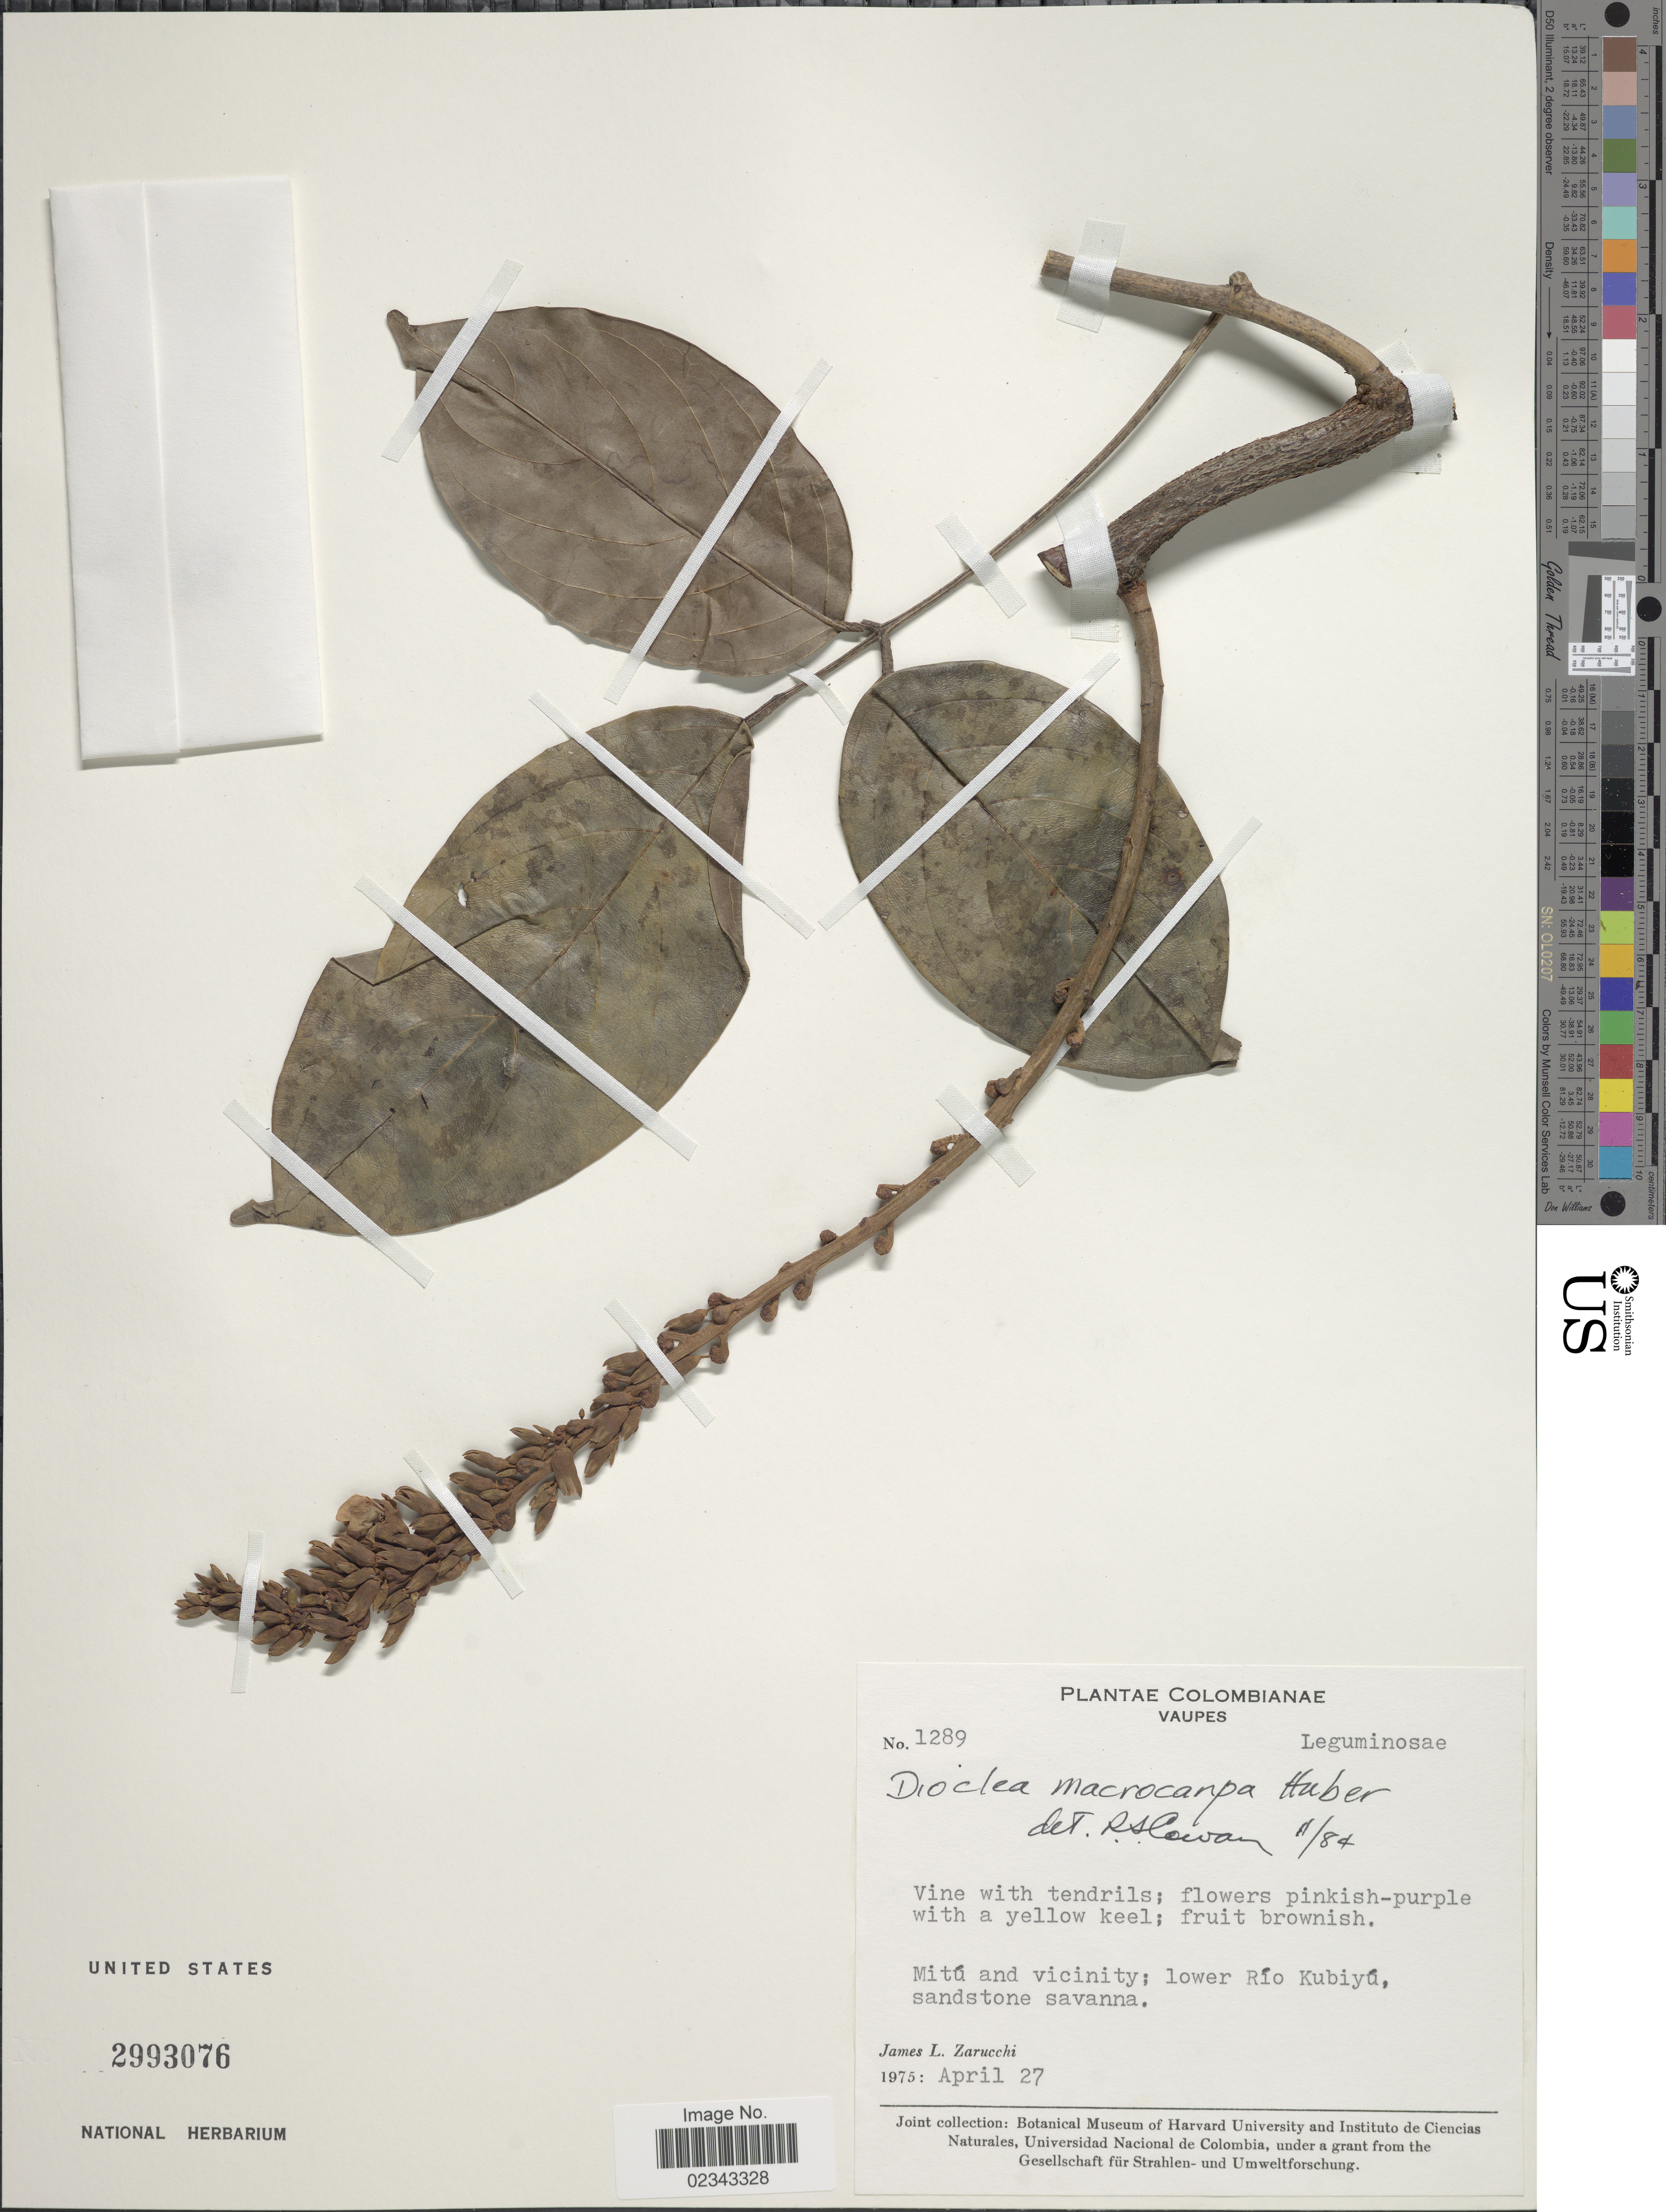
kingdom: Plantae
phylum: Tracheophyta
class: Magnoliopsida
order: Fabales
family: Fabaceae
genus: Macropsychanthus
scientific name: Macropsychanthus macrocarpus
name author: (Huber) L.P. Queiroz & Snak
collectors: J. L. Zarucchi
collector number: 1289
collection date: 1975-04-27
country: Colombia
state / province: Vaupés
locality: Mitú and vicinity; lower Río Kubiyú, sandstone savanna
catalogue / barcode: US 2993076